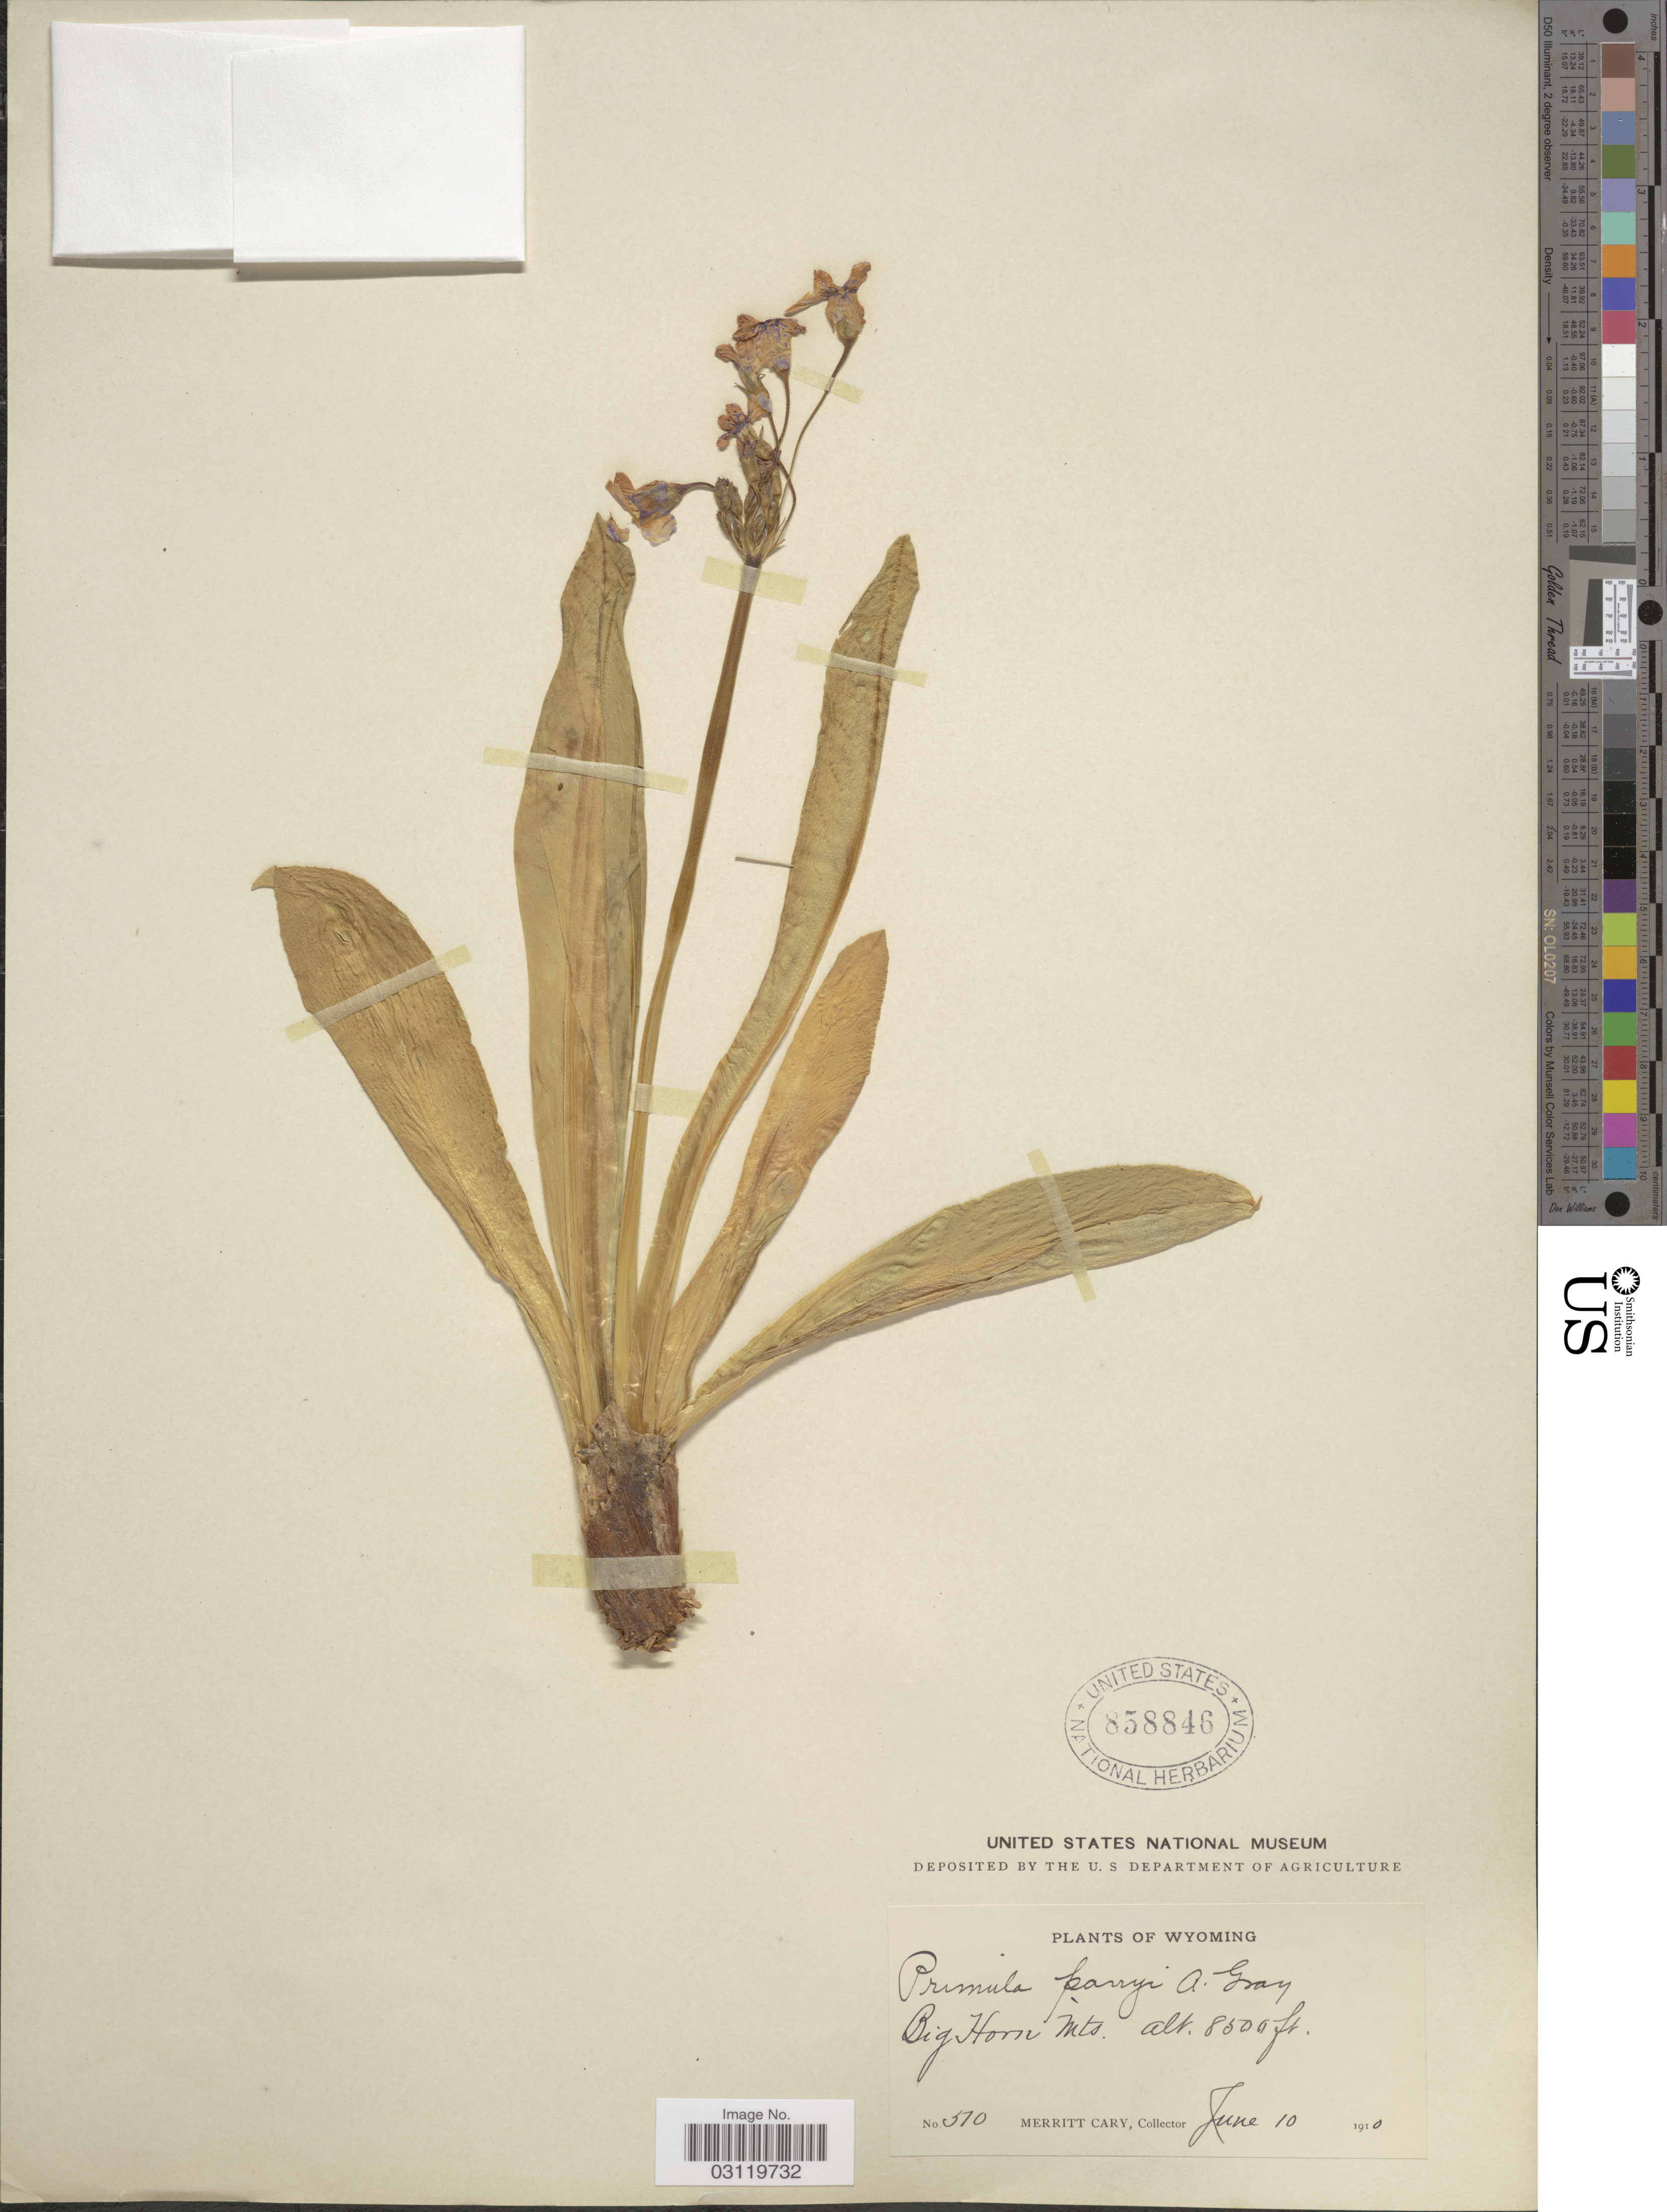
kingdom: Plantae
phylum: Tracheophyta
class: Magnoliopsida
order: Ericales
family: Primulaceae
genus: Primula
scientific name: Primula parryi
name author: A. Gray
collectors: M. Cary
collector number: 510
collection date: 1910-06-10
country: United States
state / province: Wyoming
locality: Big Horn Mts.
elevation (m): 2591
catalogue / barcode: US 858846